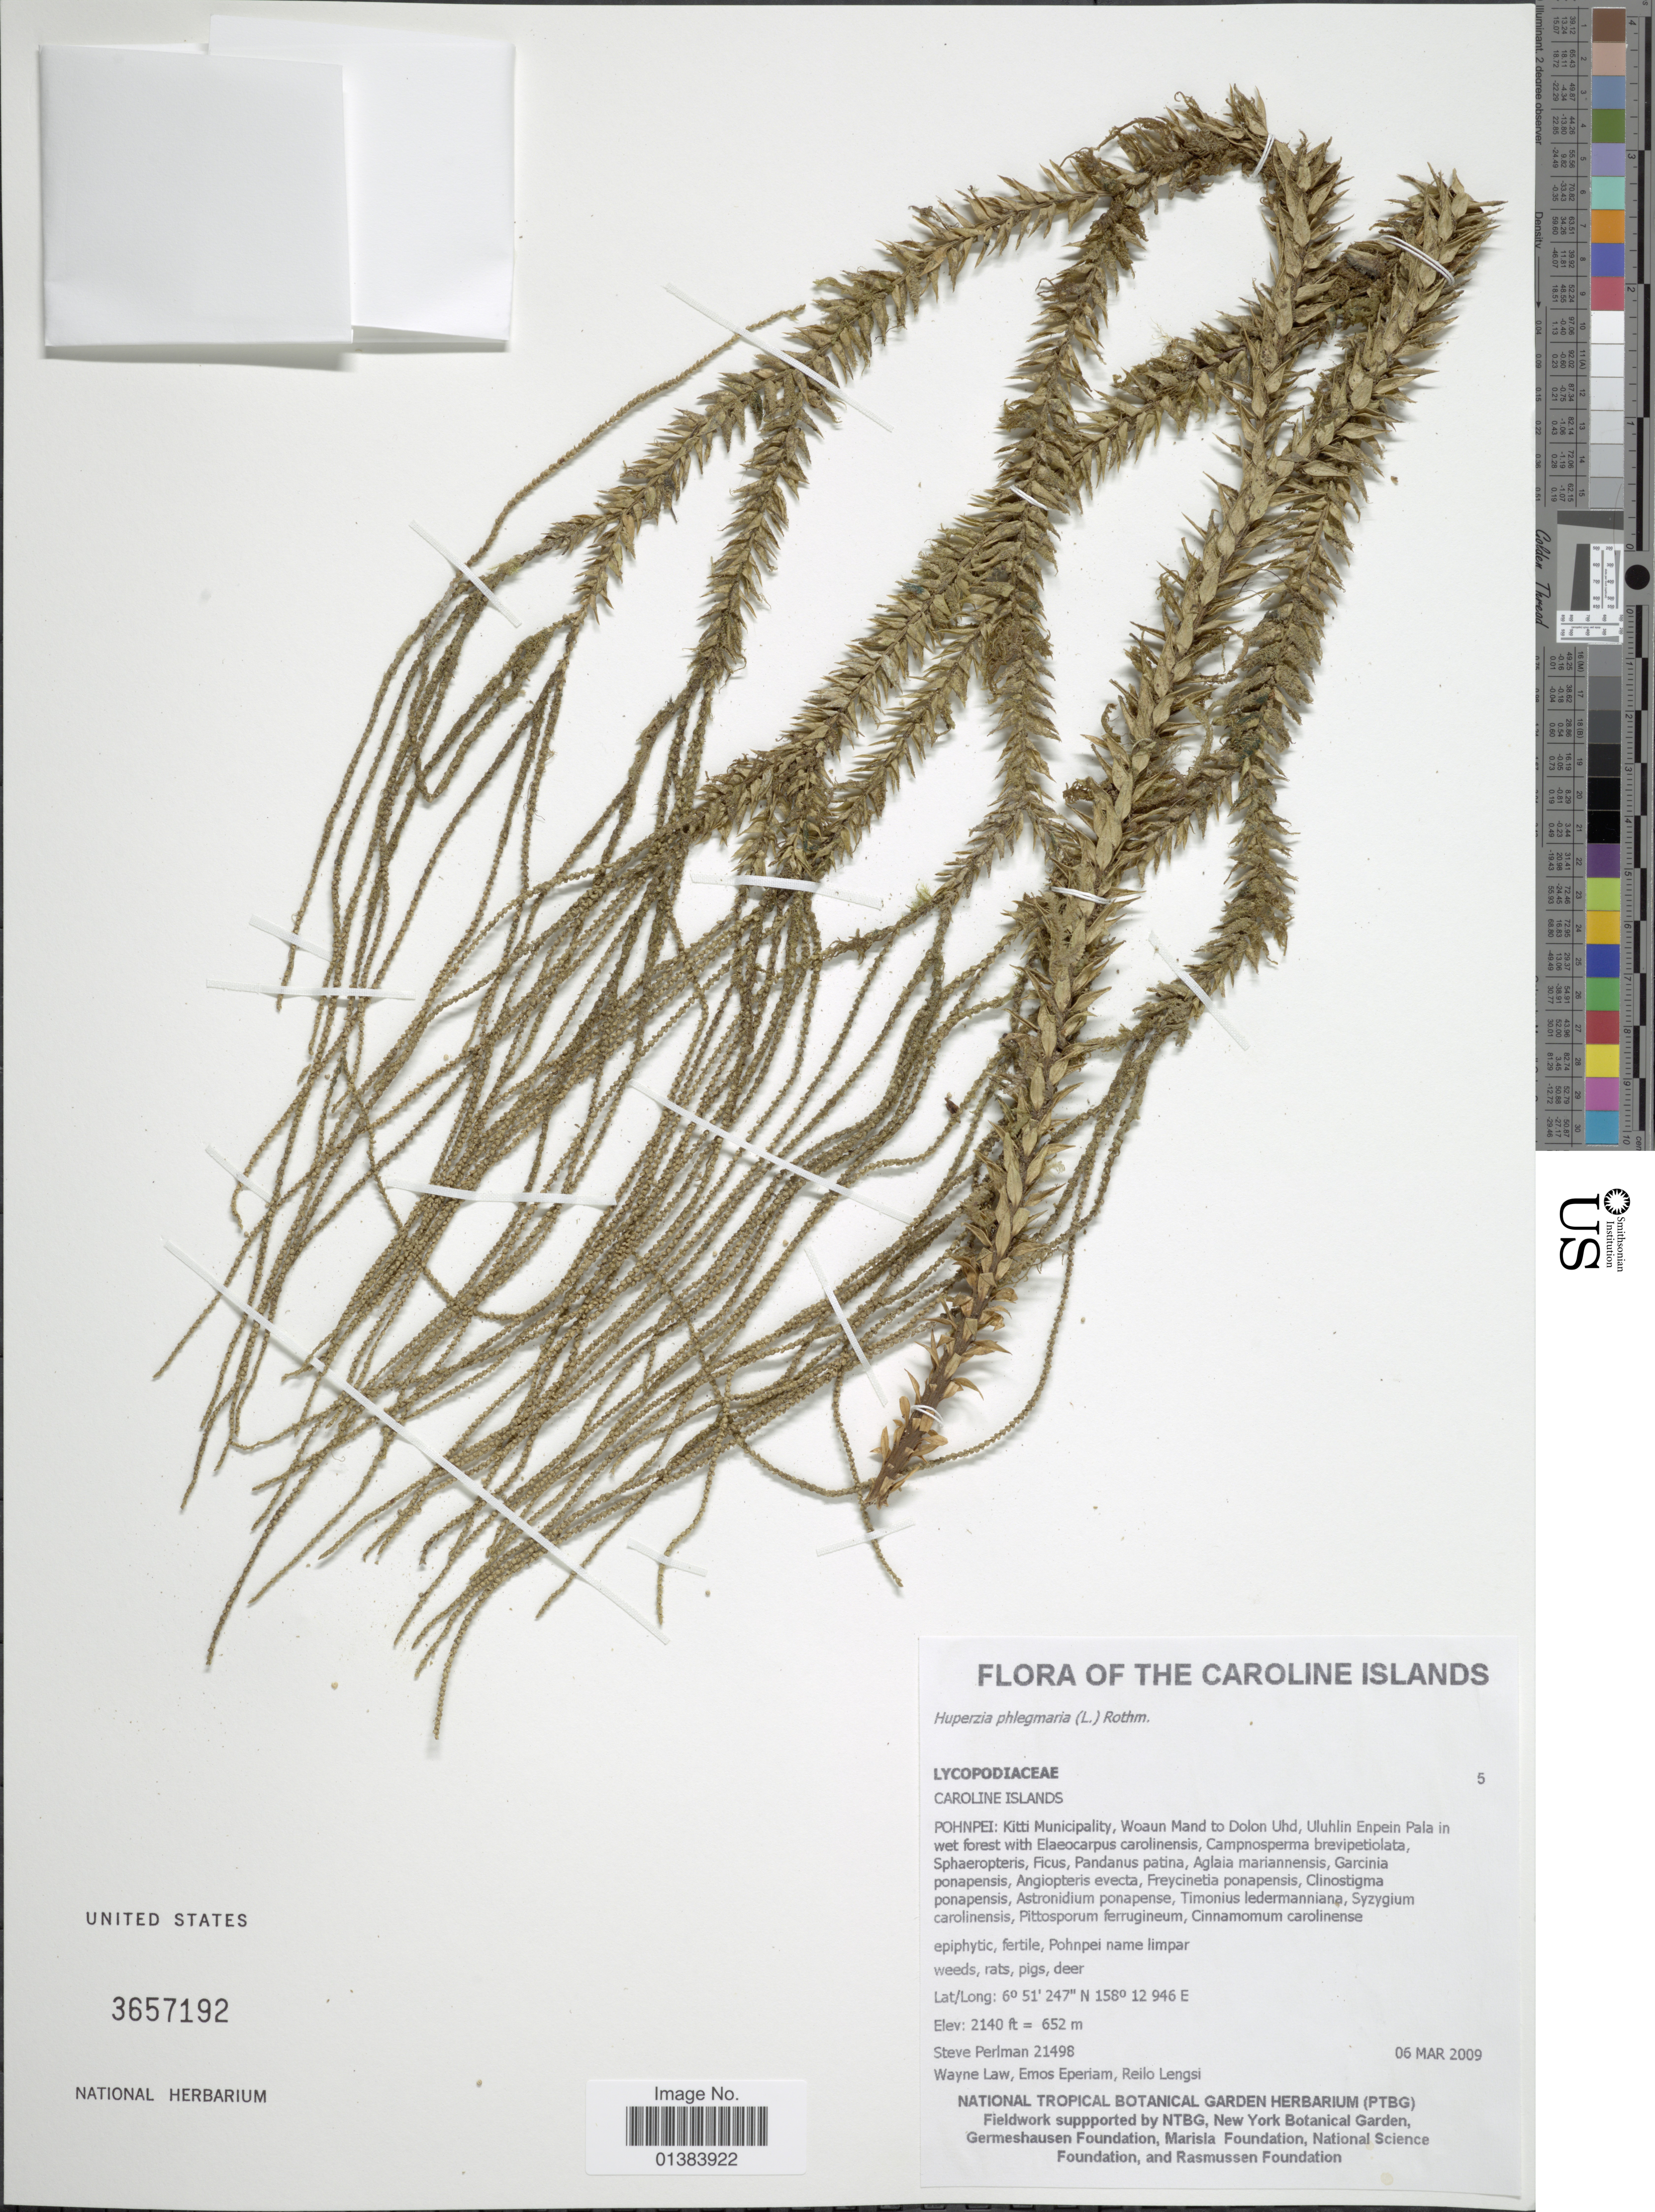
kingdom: Plantae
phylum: Tracheophyta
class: Lycopodiopsida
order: Lycopodiales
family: Lycopodiaceae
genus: Phlegmariurus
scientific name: Phlegmariurus australis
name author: (Willd.) A. R. Field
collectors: S. Perlman, W. Law, P. Eperiam & R. Lengsi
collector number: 21498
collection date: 2009-03-06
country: Micronesia, Federated States of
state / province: Pohnpei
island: Kosrae [Kusaie]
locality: Kitti Municipality, Woaun Mand to Dolon Uhd, Uluhlin Enpein Pala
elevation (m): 652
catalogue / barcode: US 3657192